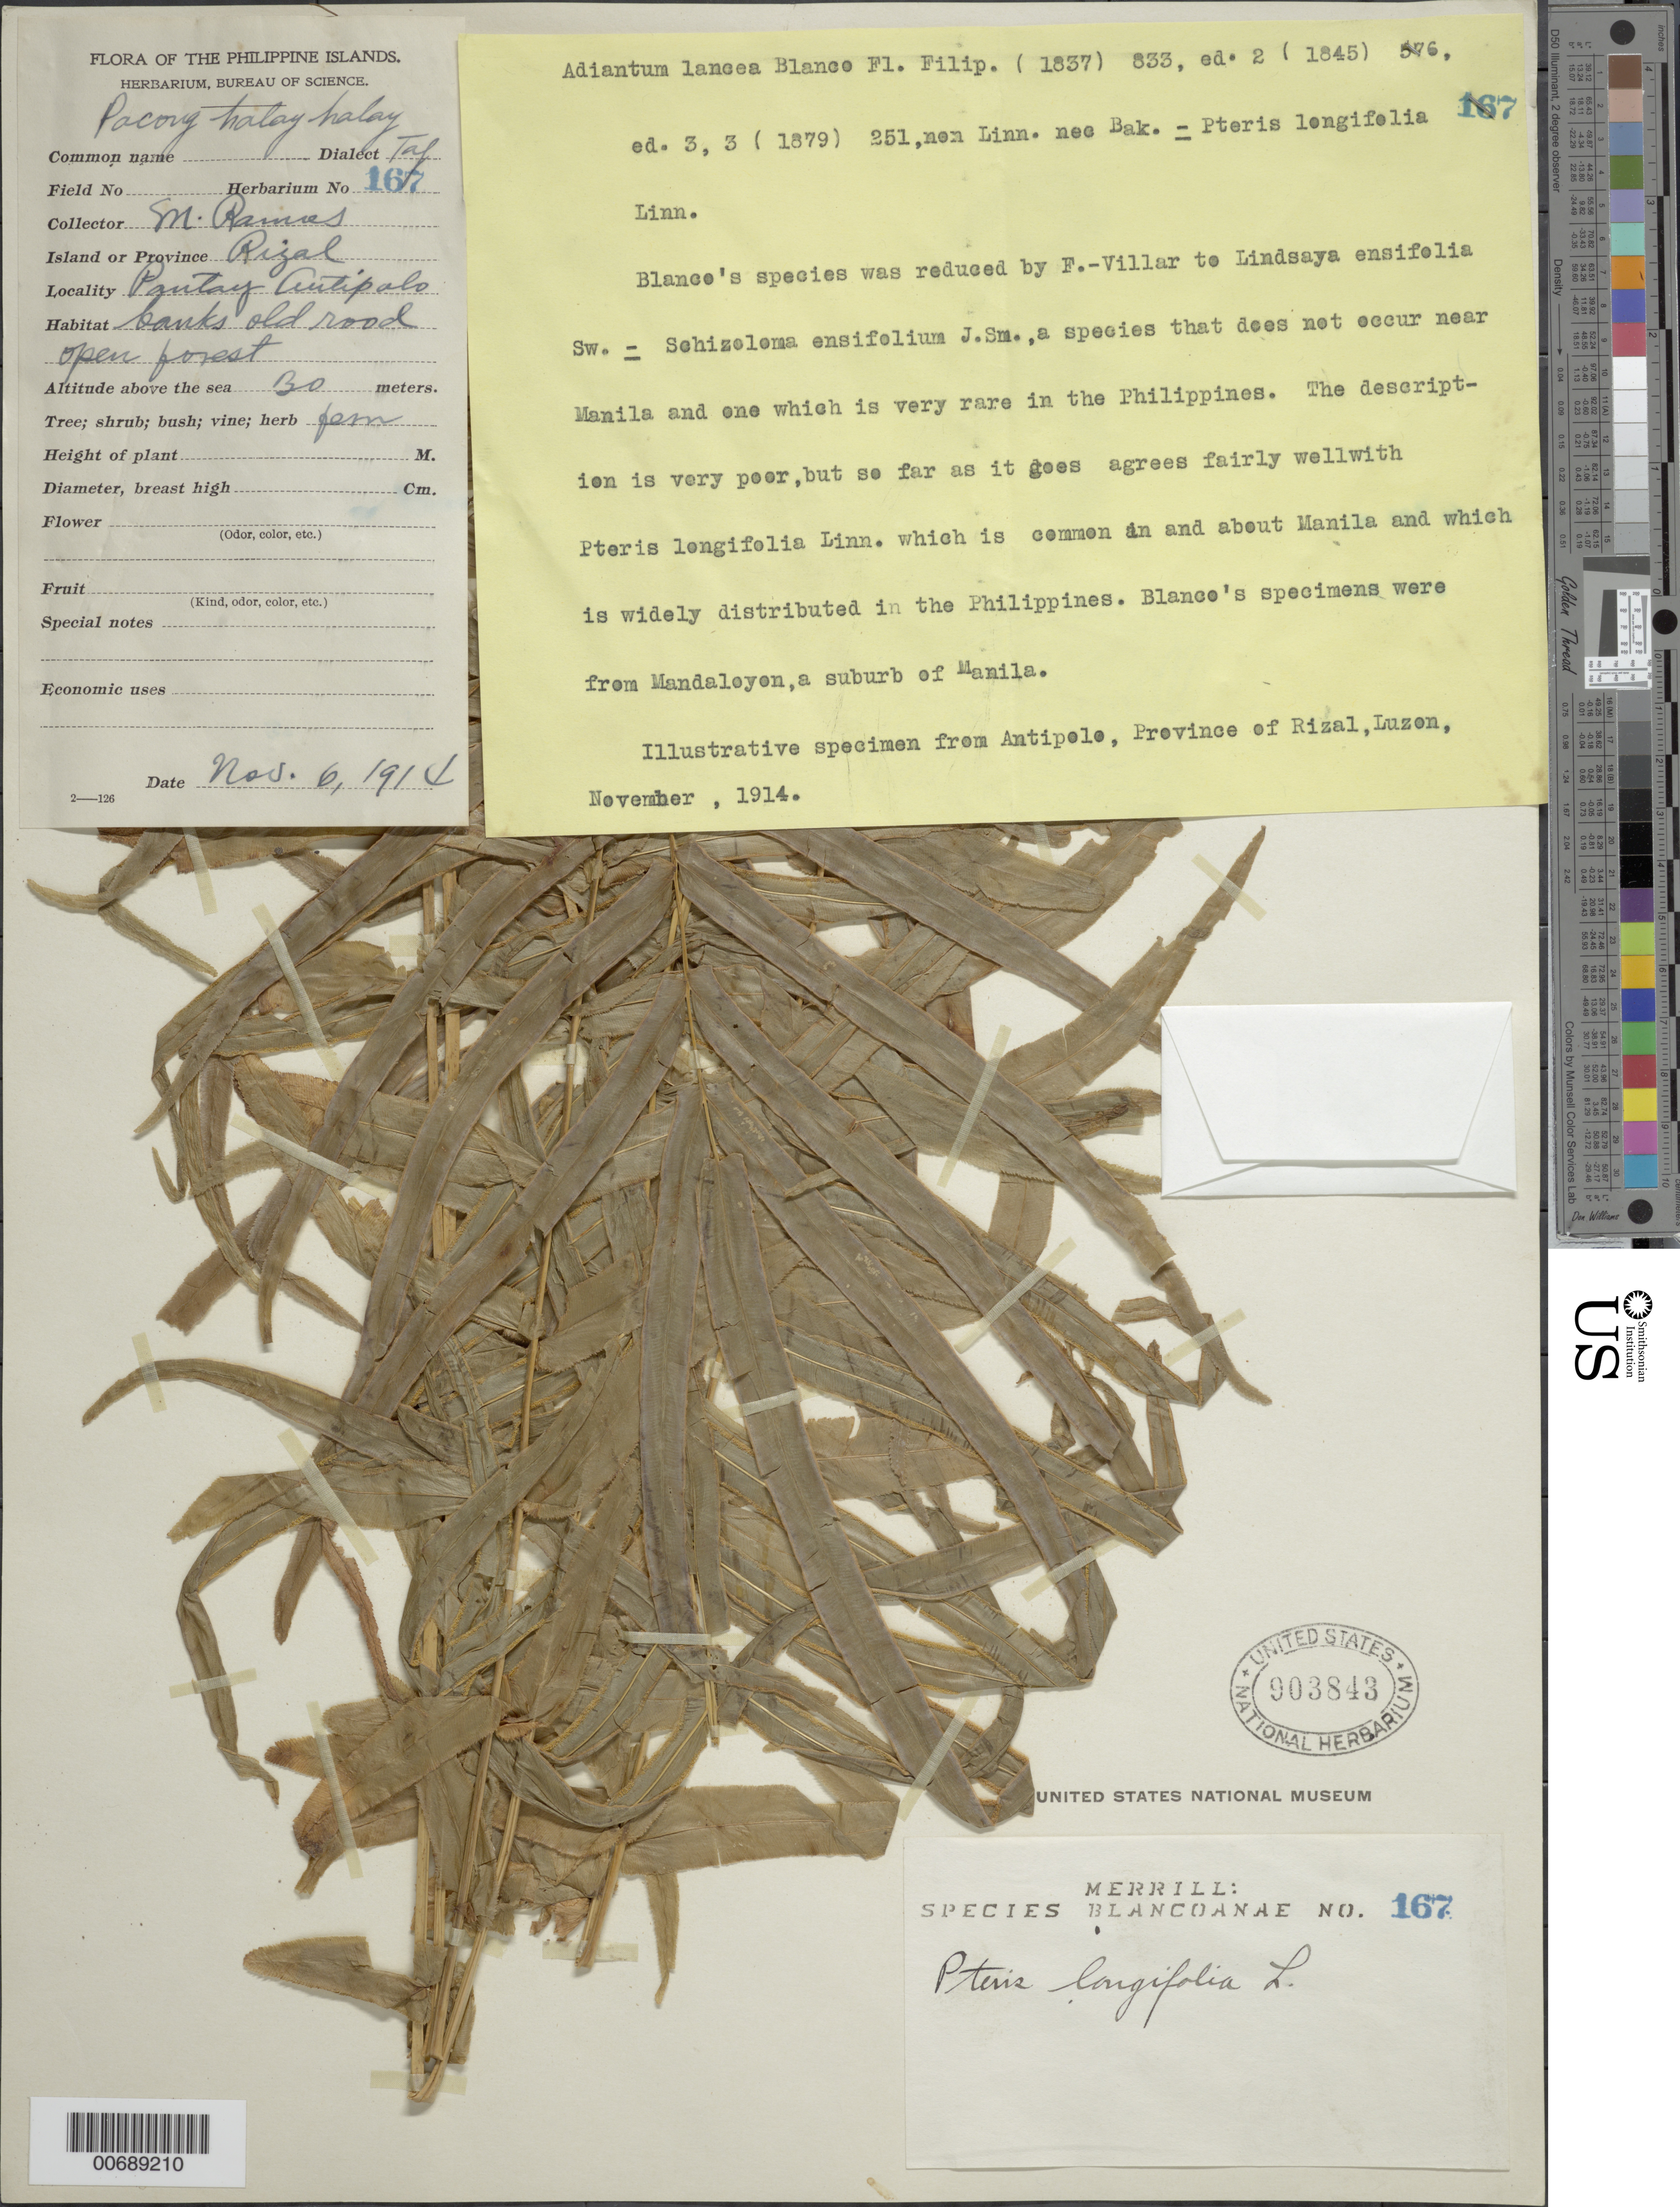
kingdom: Plantae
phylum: Tracheophyta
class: Polypodiopsida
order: Polypodiales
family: Pteridaceae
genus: Pteris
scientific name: Pteris longifolia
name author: L.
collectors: M. Ramos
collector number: Sp. Blancoan. 0167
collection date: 1914-11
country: Philippines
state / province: Calabarzon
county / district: Rizal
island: Luzon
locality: Pantay Antipolo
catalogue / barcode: US 903843